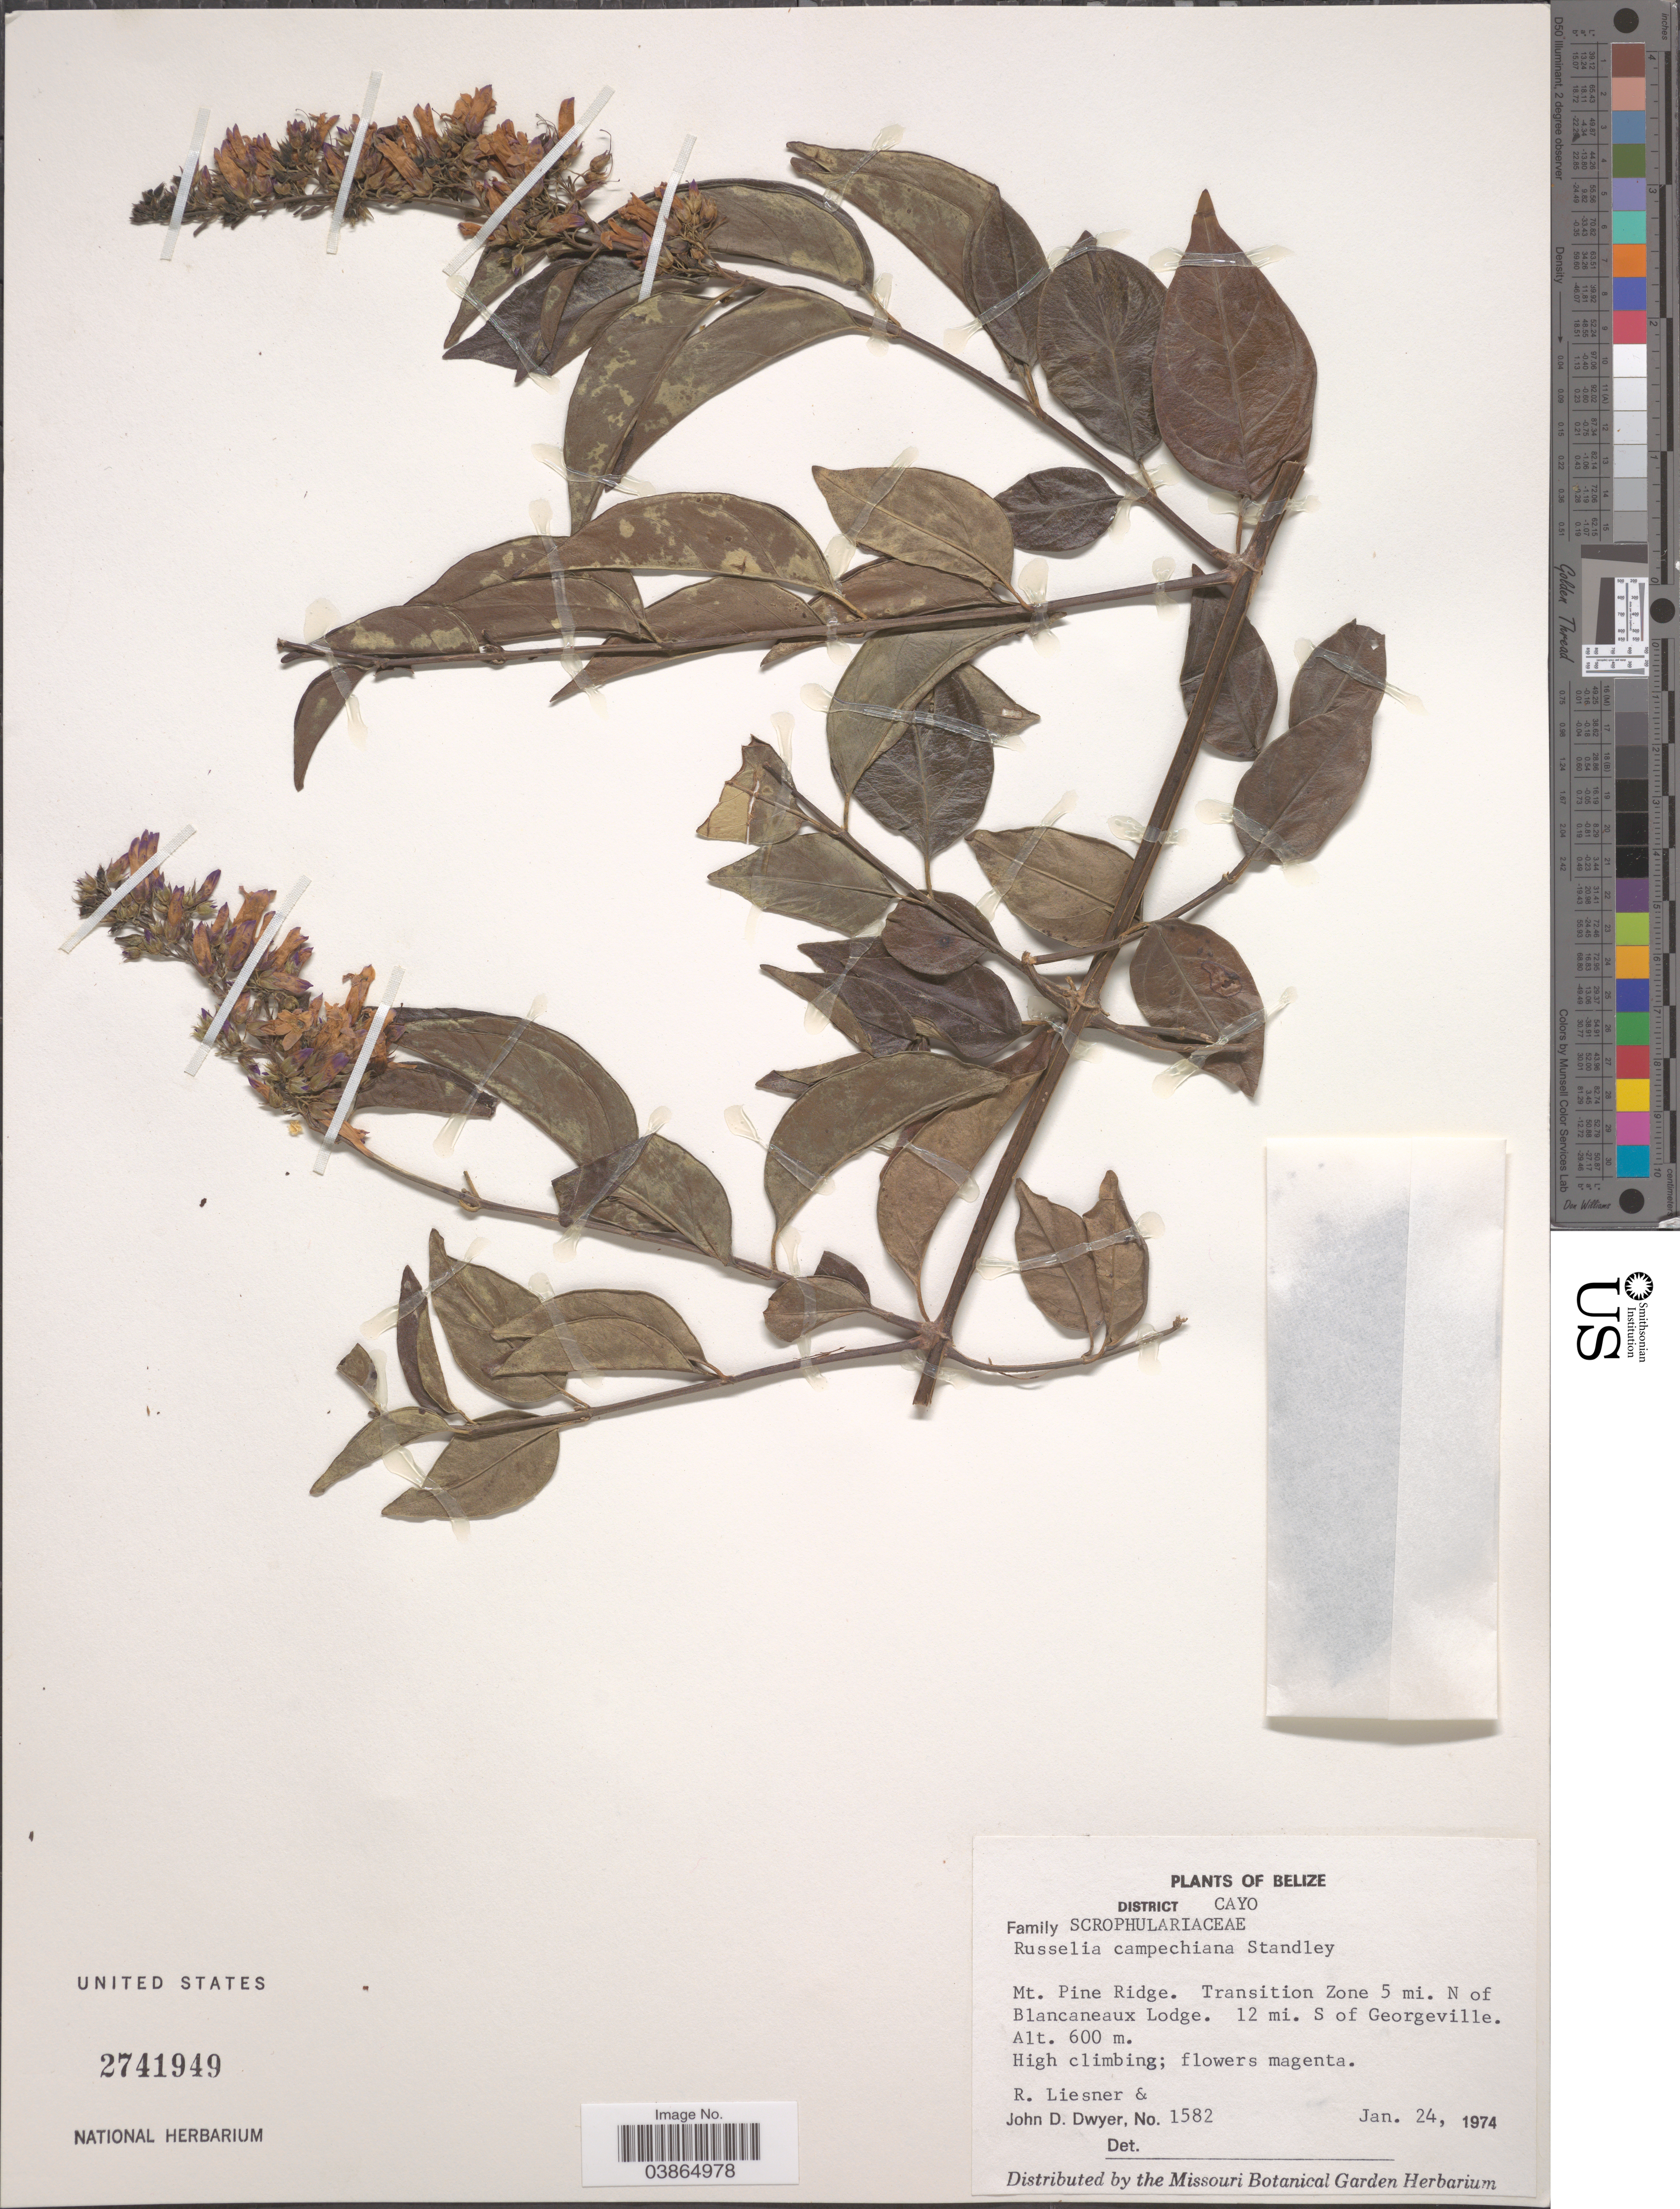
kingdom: Plantae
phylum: Tracheophyta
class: Magnoliopsida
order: Lamiales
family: Plantaginaceae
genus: Russelia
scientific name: Russelia campechiana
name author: Standl.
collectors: R. L. Liesner & J. D. Dwyer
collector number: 1582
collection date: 1974-01-24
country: Belize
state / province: Cayo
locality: District Cayo. Mt. Pine Ridge. Transition Zone 5 mi. N of Blancaneaux Lodge. 12 mi. S of Georgeville.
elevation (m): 600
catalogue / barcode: US 2741949